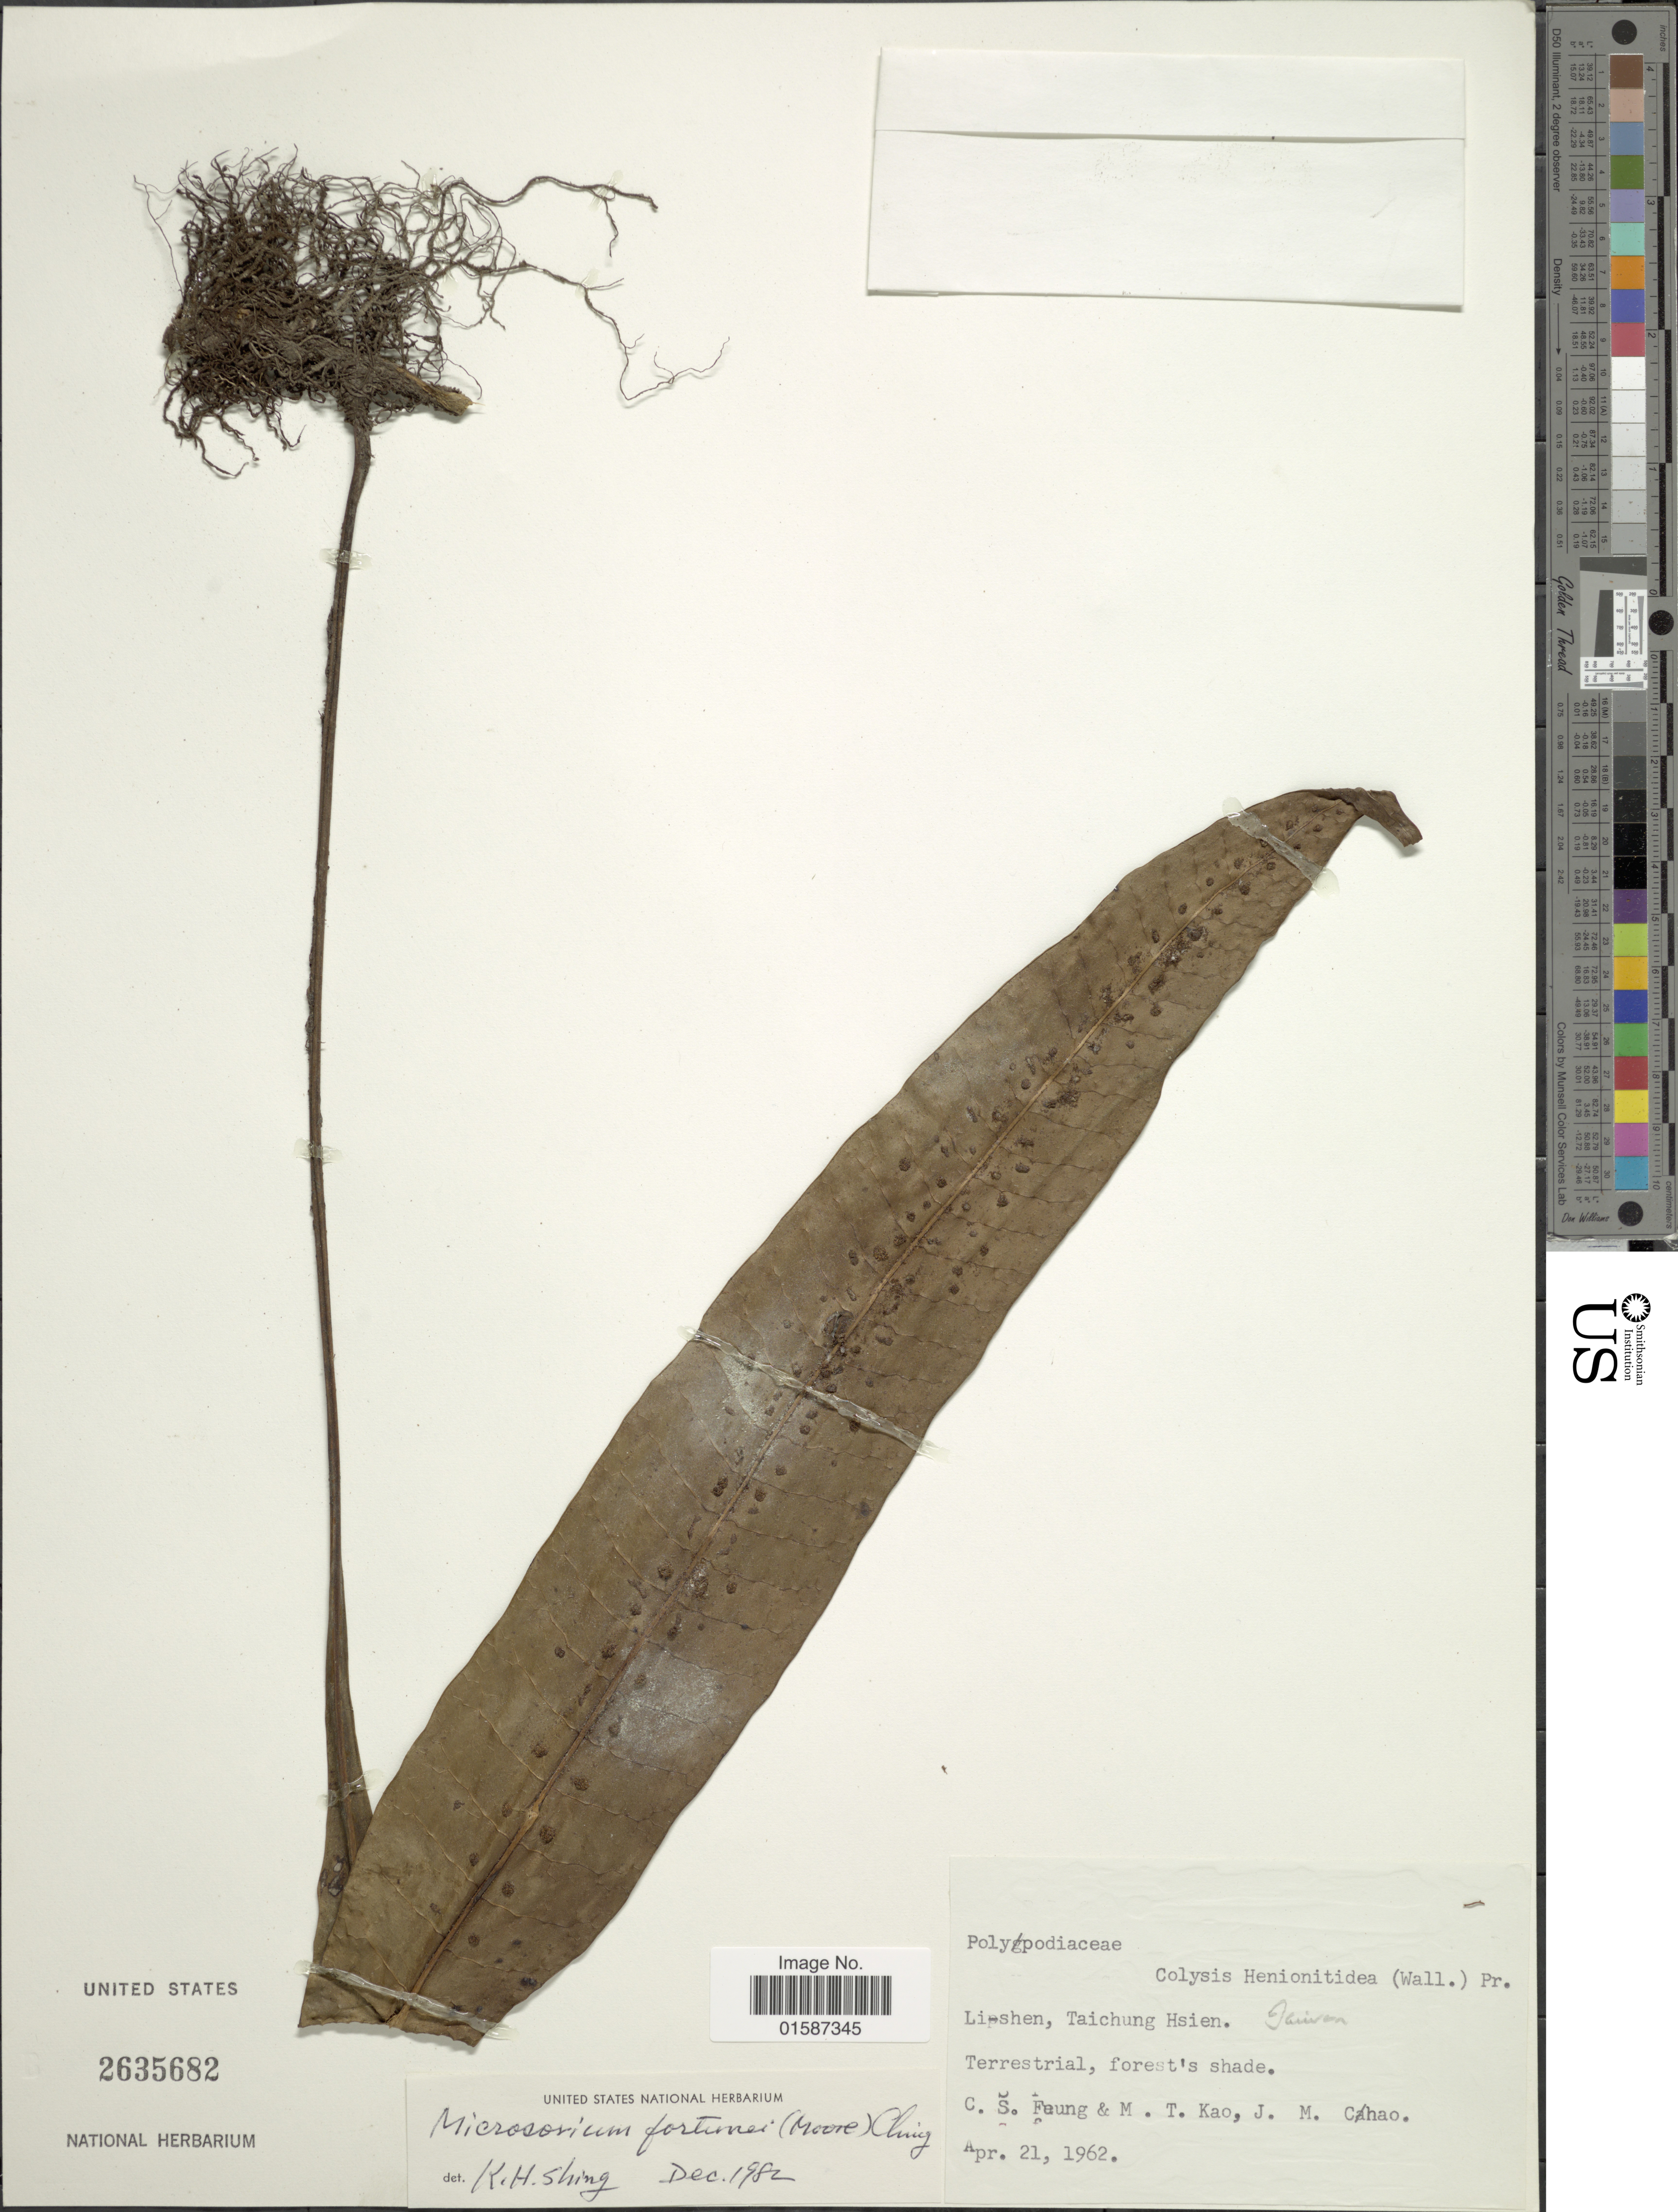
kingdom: Plantae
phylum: Tracheophyta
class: Polypodiopsida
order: Polypodiales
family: Polypodiaceae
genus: Neolepisorus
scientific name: Neolepisorus fortunei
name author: (T. Moore) Li S. Wang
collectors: C. Feung, M. T. Kao & J. Chao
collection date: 1962-04-21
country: Taiwan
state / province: Taichung City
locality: Li Shen- Taichung Hsien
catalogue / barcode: US 2635682